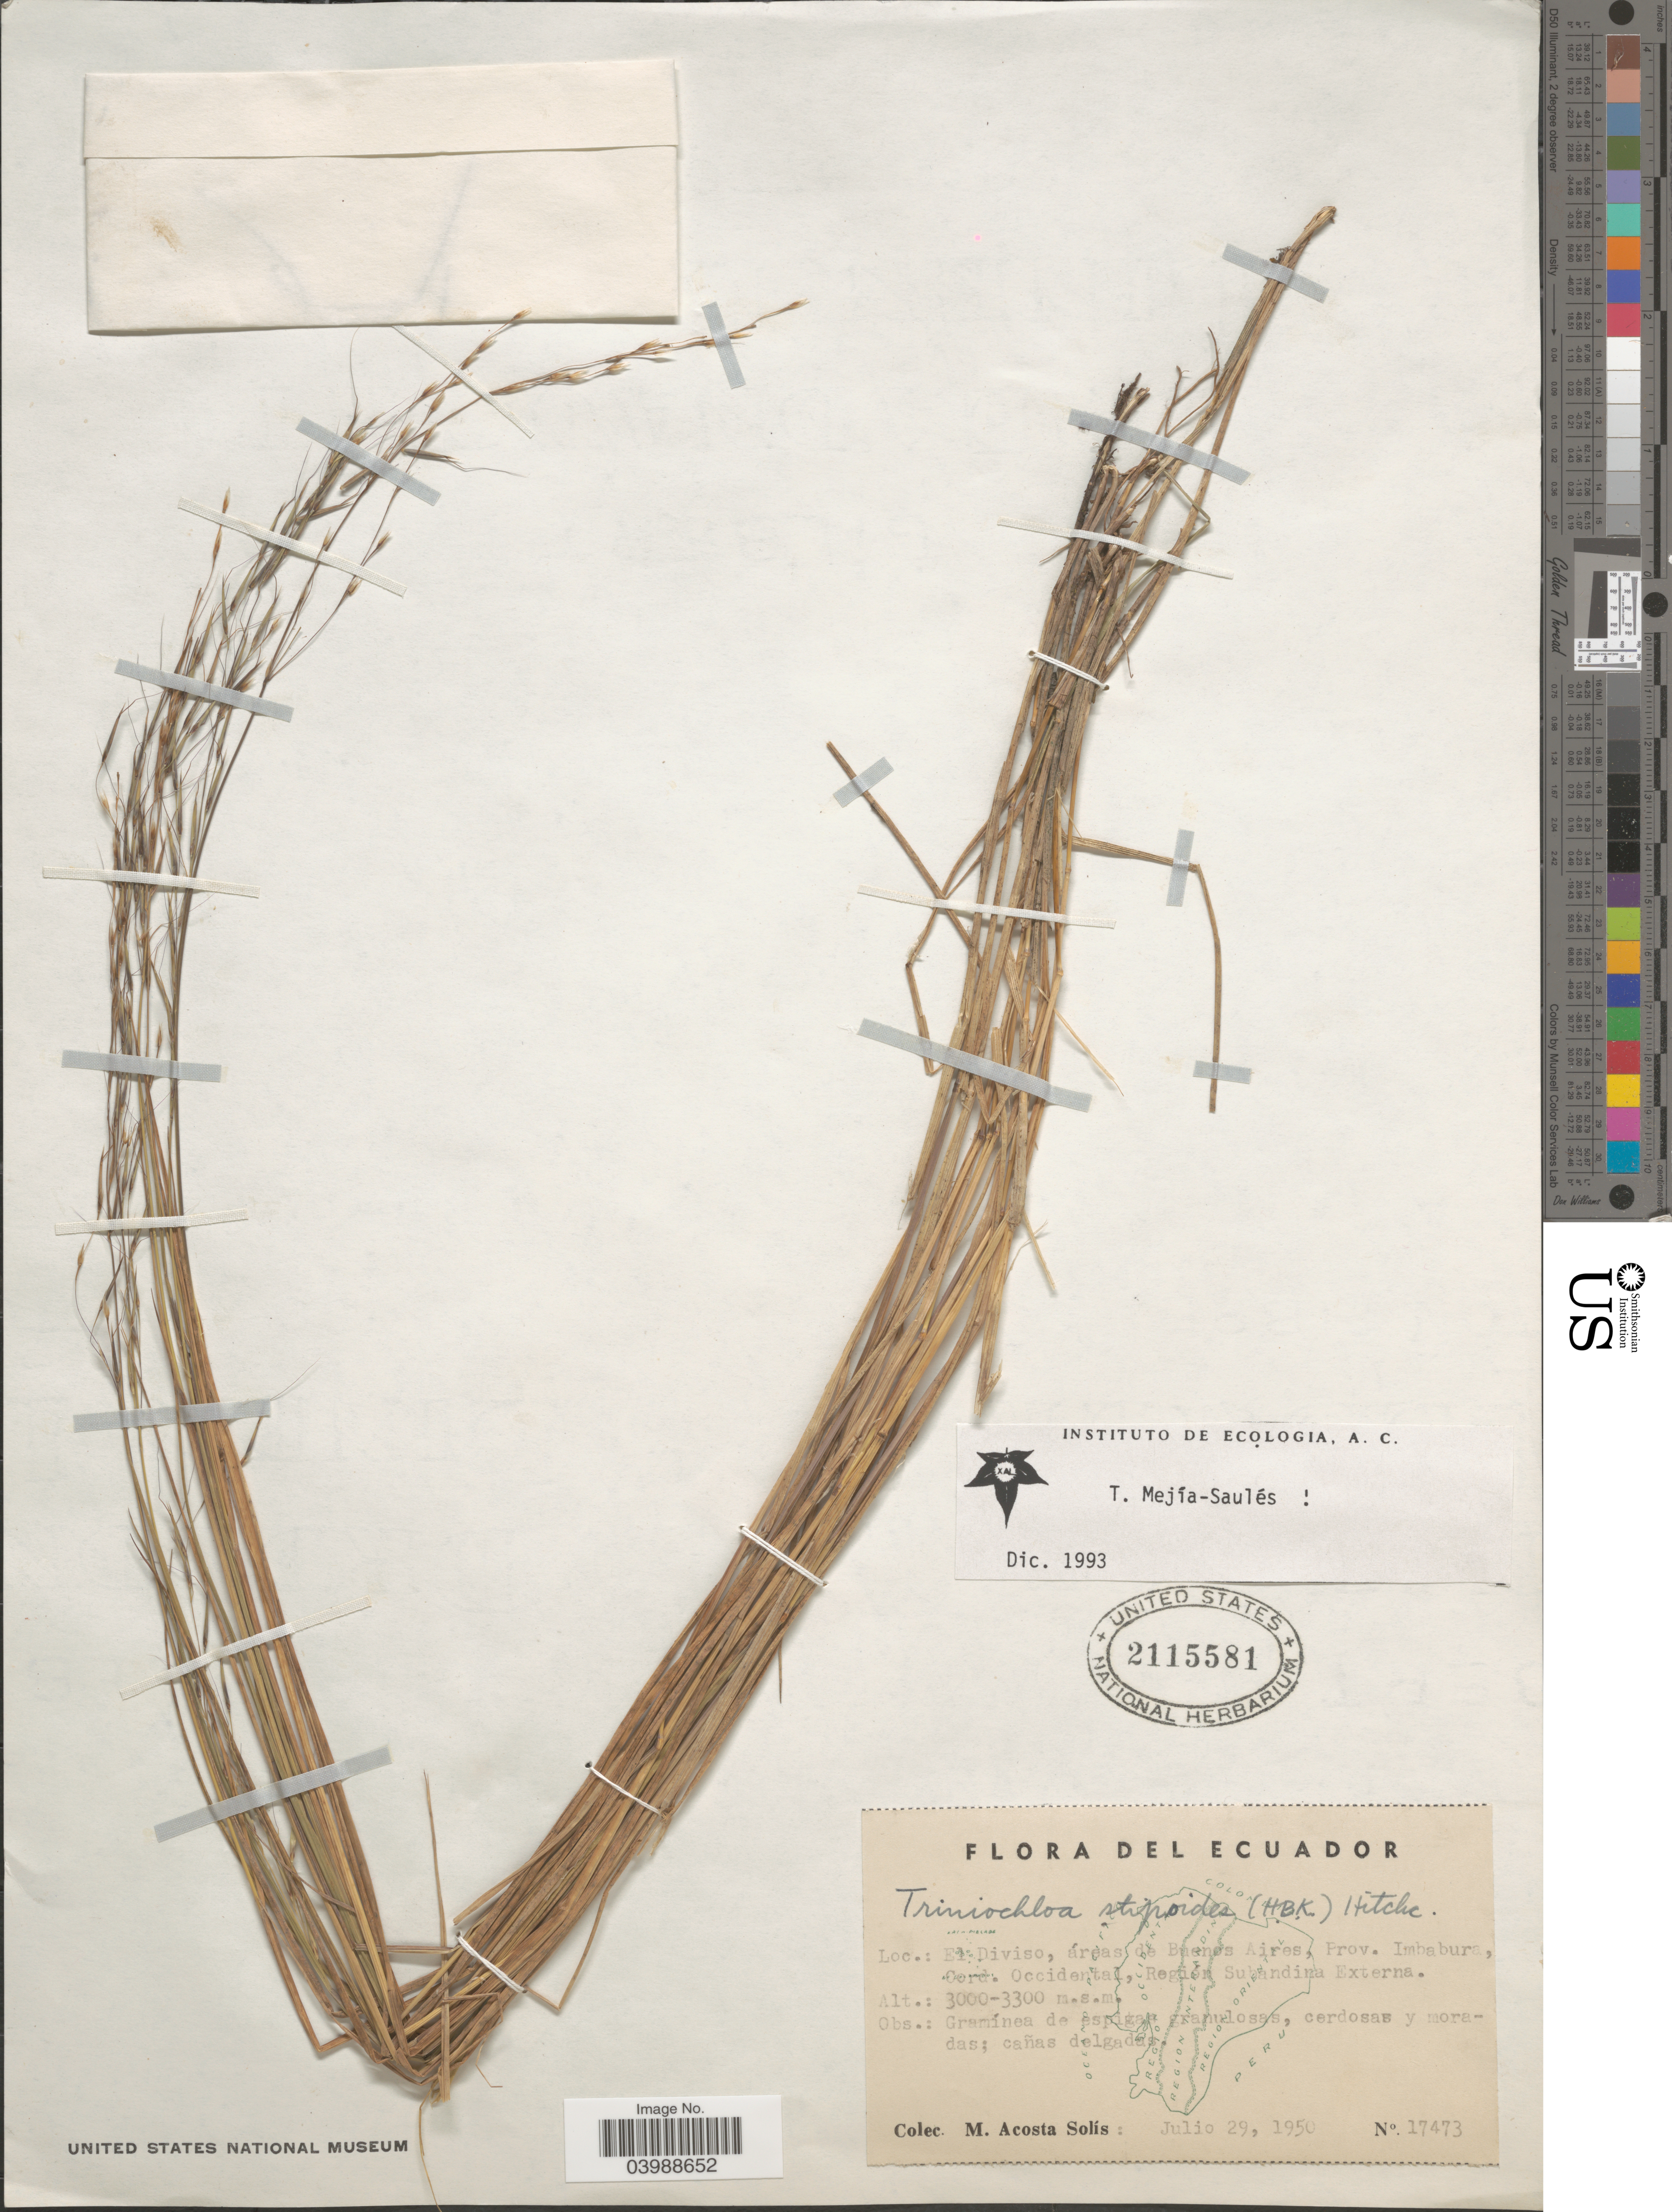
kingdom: Plantae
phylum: Tracheophyta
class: Liliopsida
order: Poales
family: Poaceae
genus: Triniochloa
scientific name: Triniochloa stipoides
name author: (Kunth) Hitchc.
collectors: M. Acosta Solis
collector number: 17473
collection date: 1950-07-29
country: Ecuador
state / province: Imbabura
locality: El Divisio, áreas de Buenos Aires, Cord. Occidental, Región Subandina Externa.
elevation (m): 3000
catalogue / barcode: US 2115581